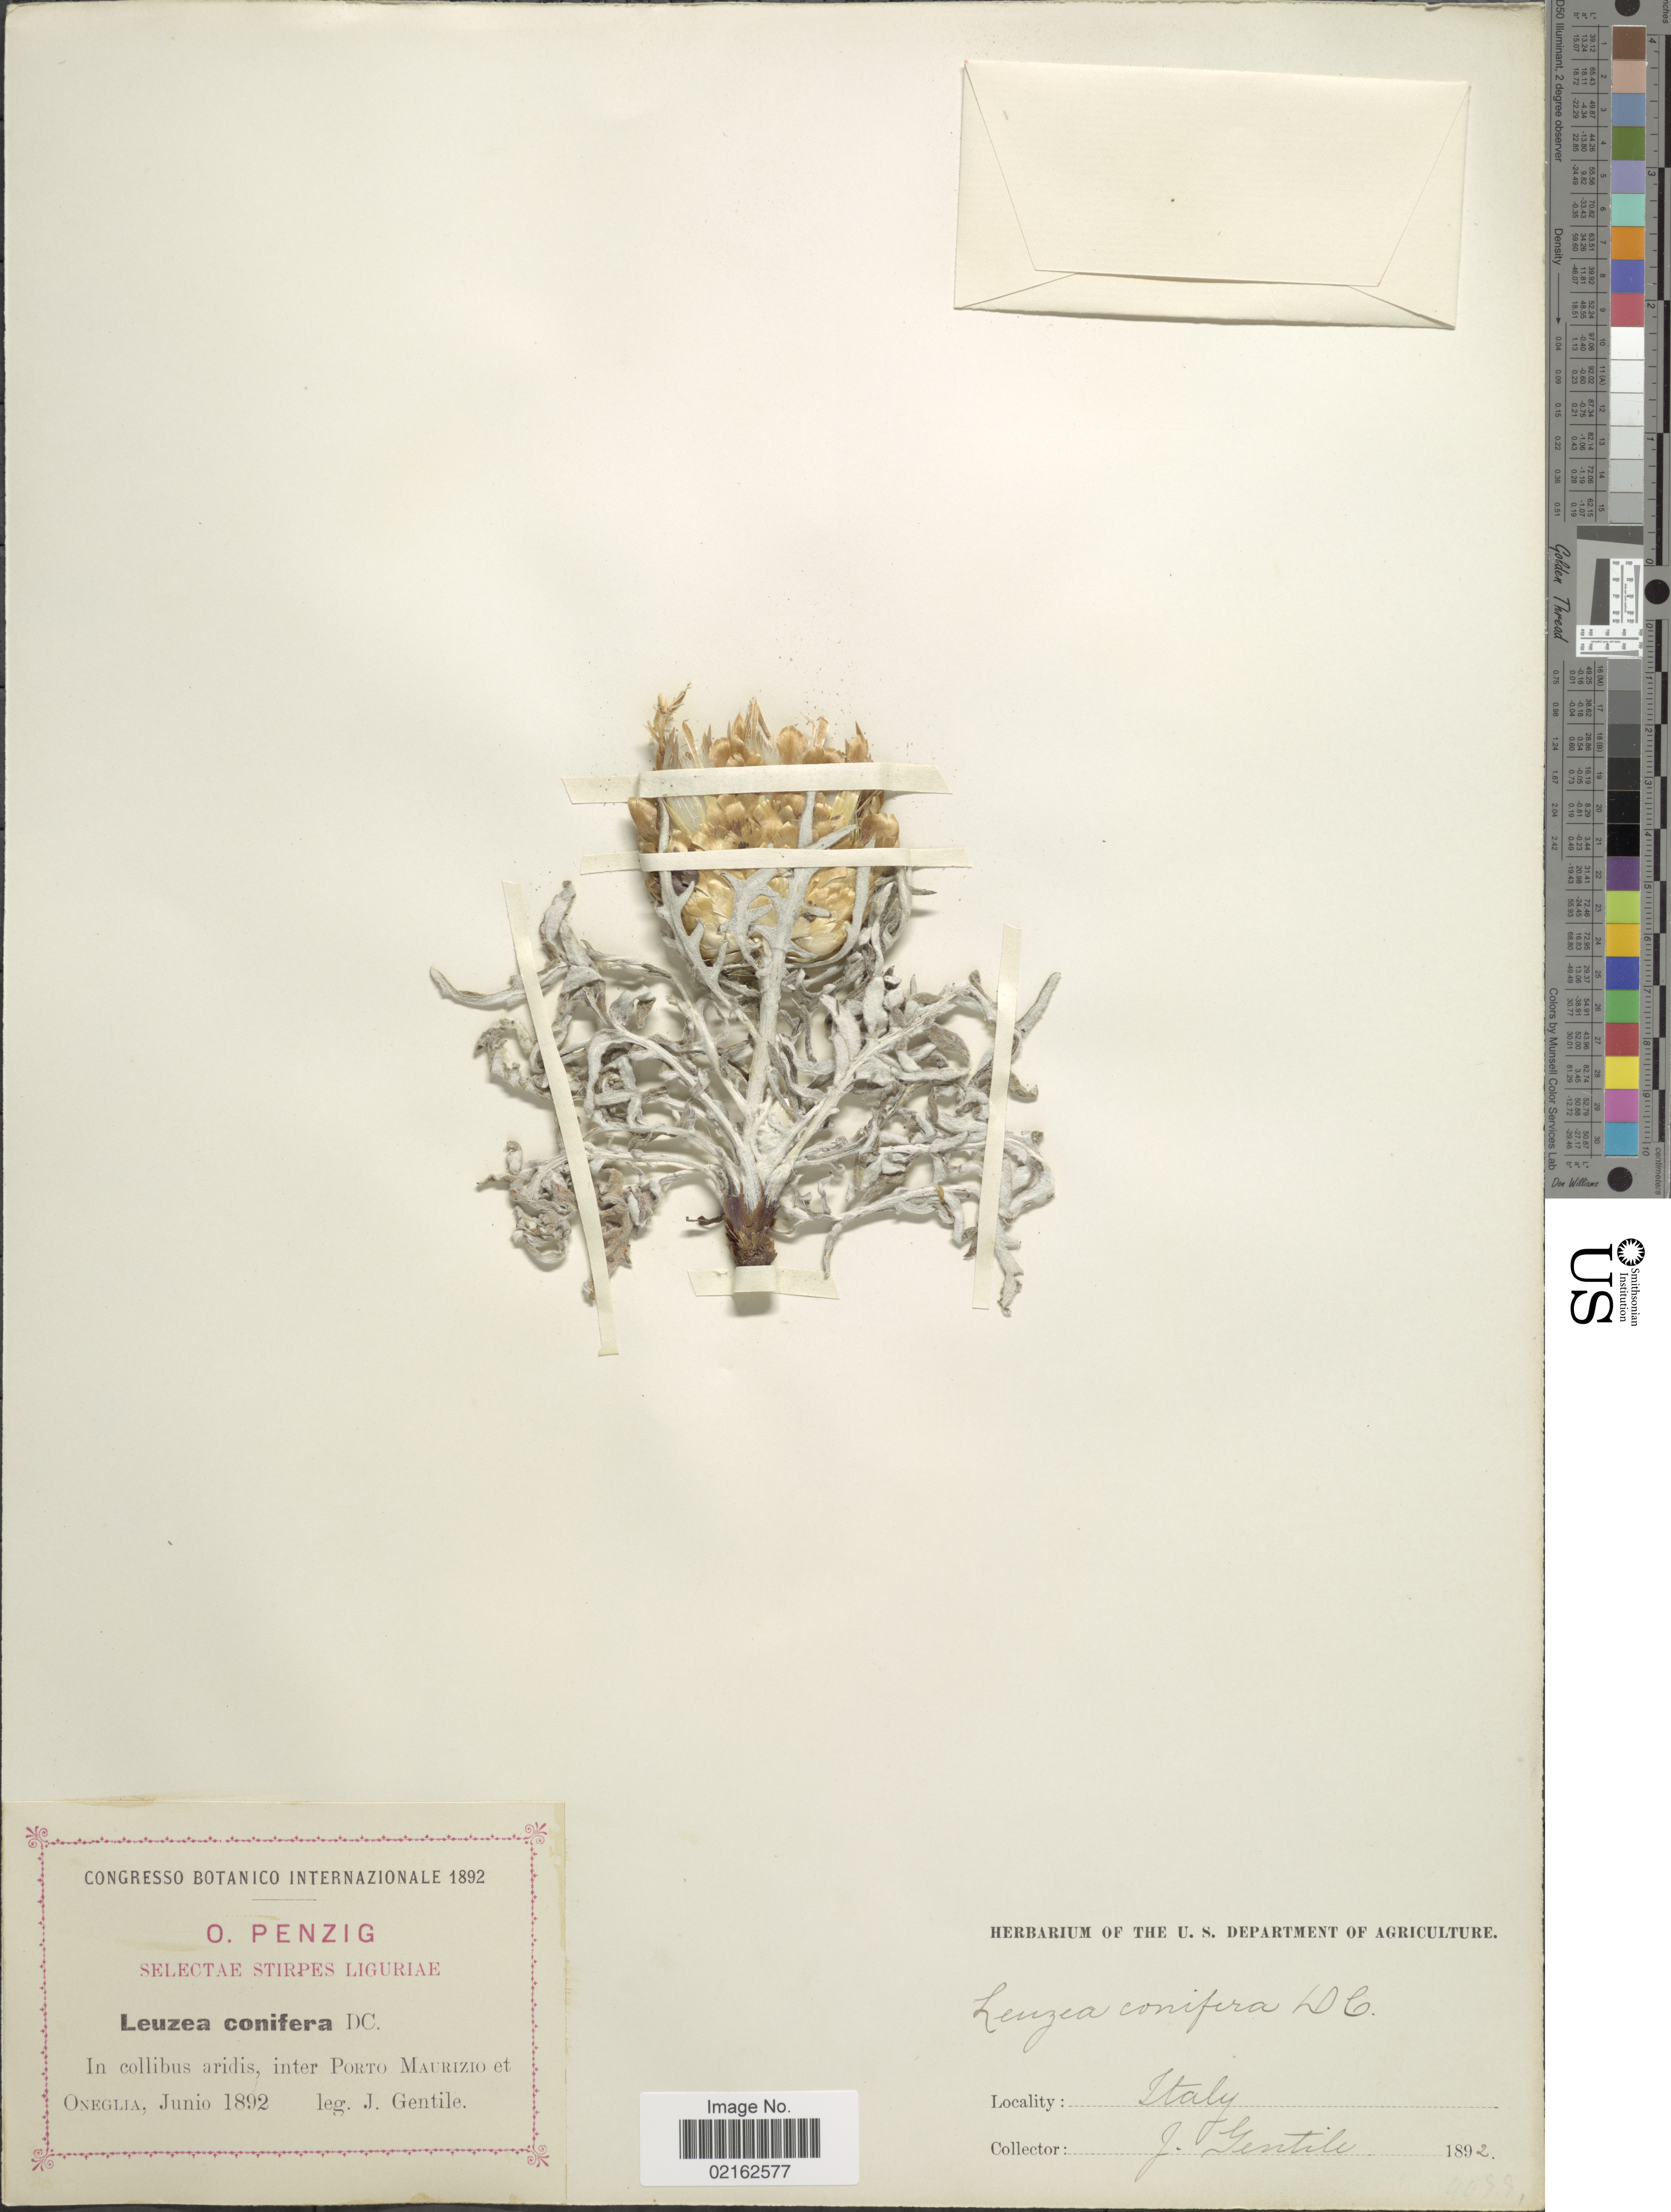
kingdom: Plantae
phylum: Tracheophyta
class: Magnoliopsida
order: Asterales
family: Asteraceae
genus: Leuzea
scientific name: Leuzea conifera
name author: (L.) DC.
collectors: J. Gentile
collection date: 1892-06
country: Italy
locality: Inter Porto Maurizio et Oneglia